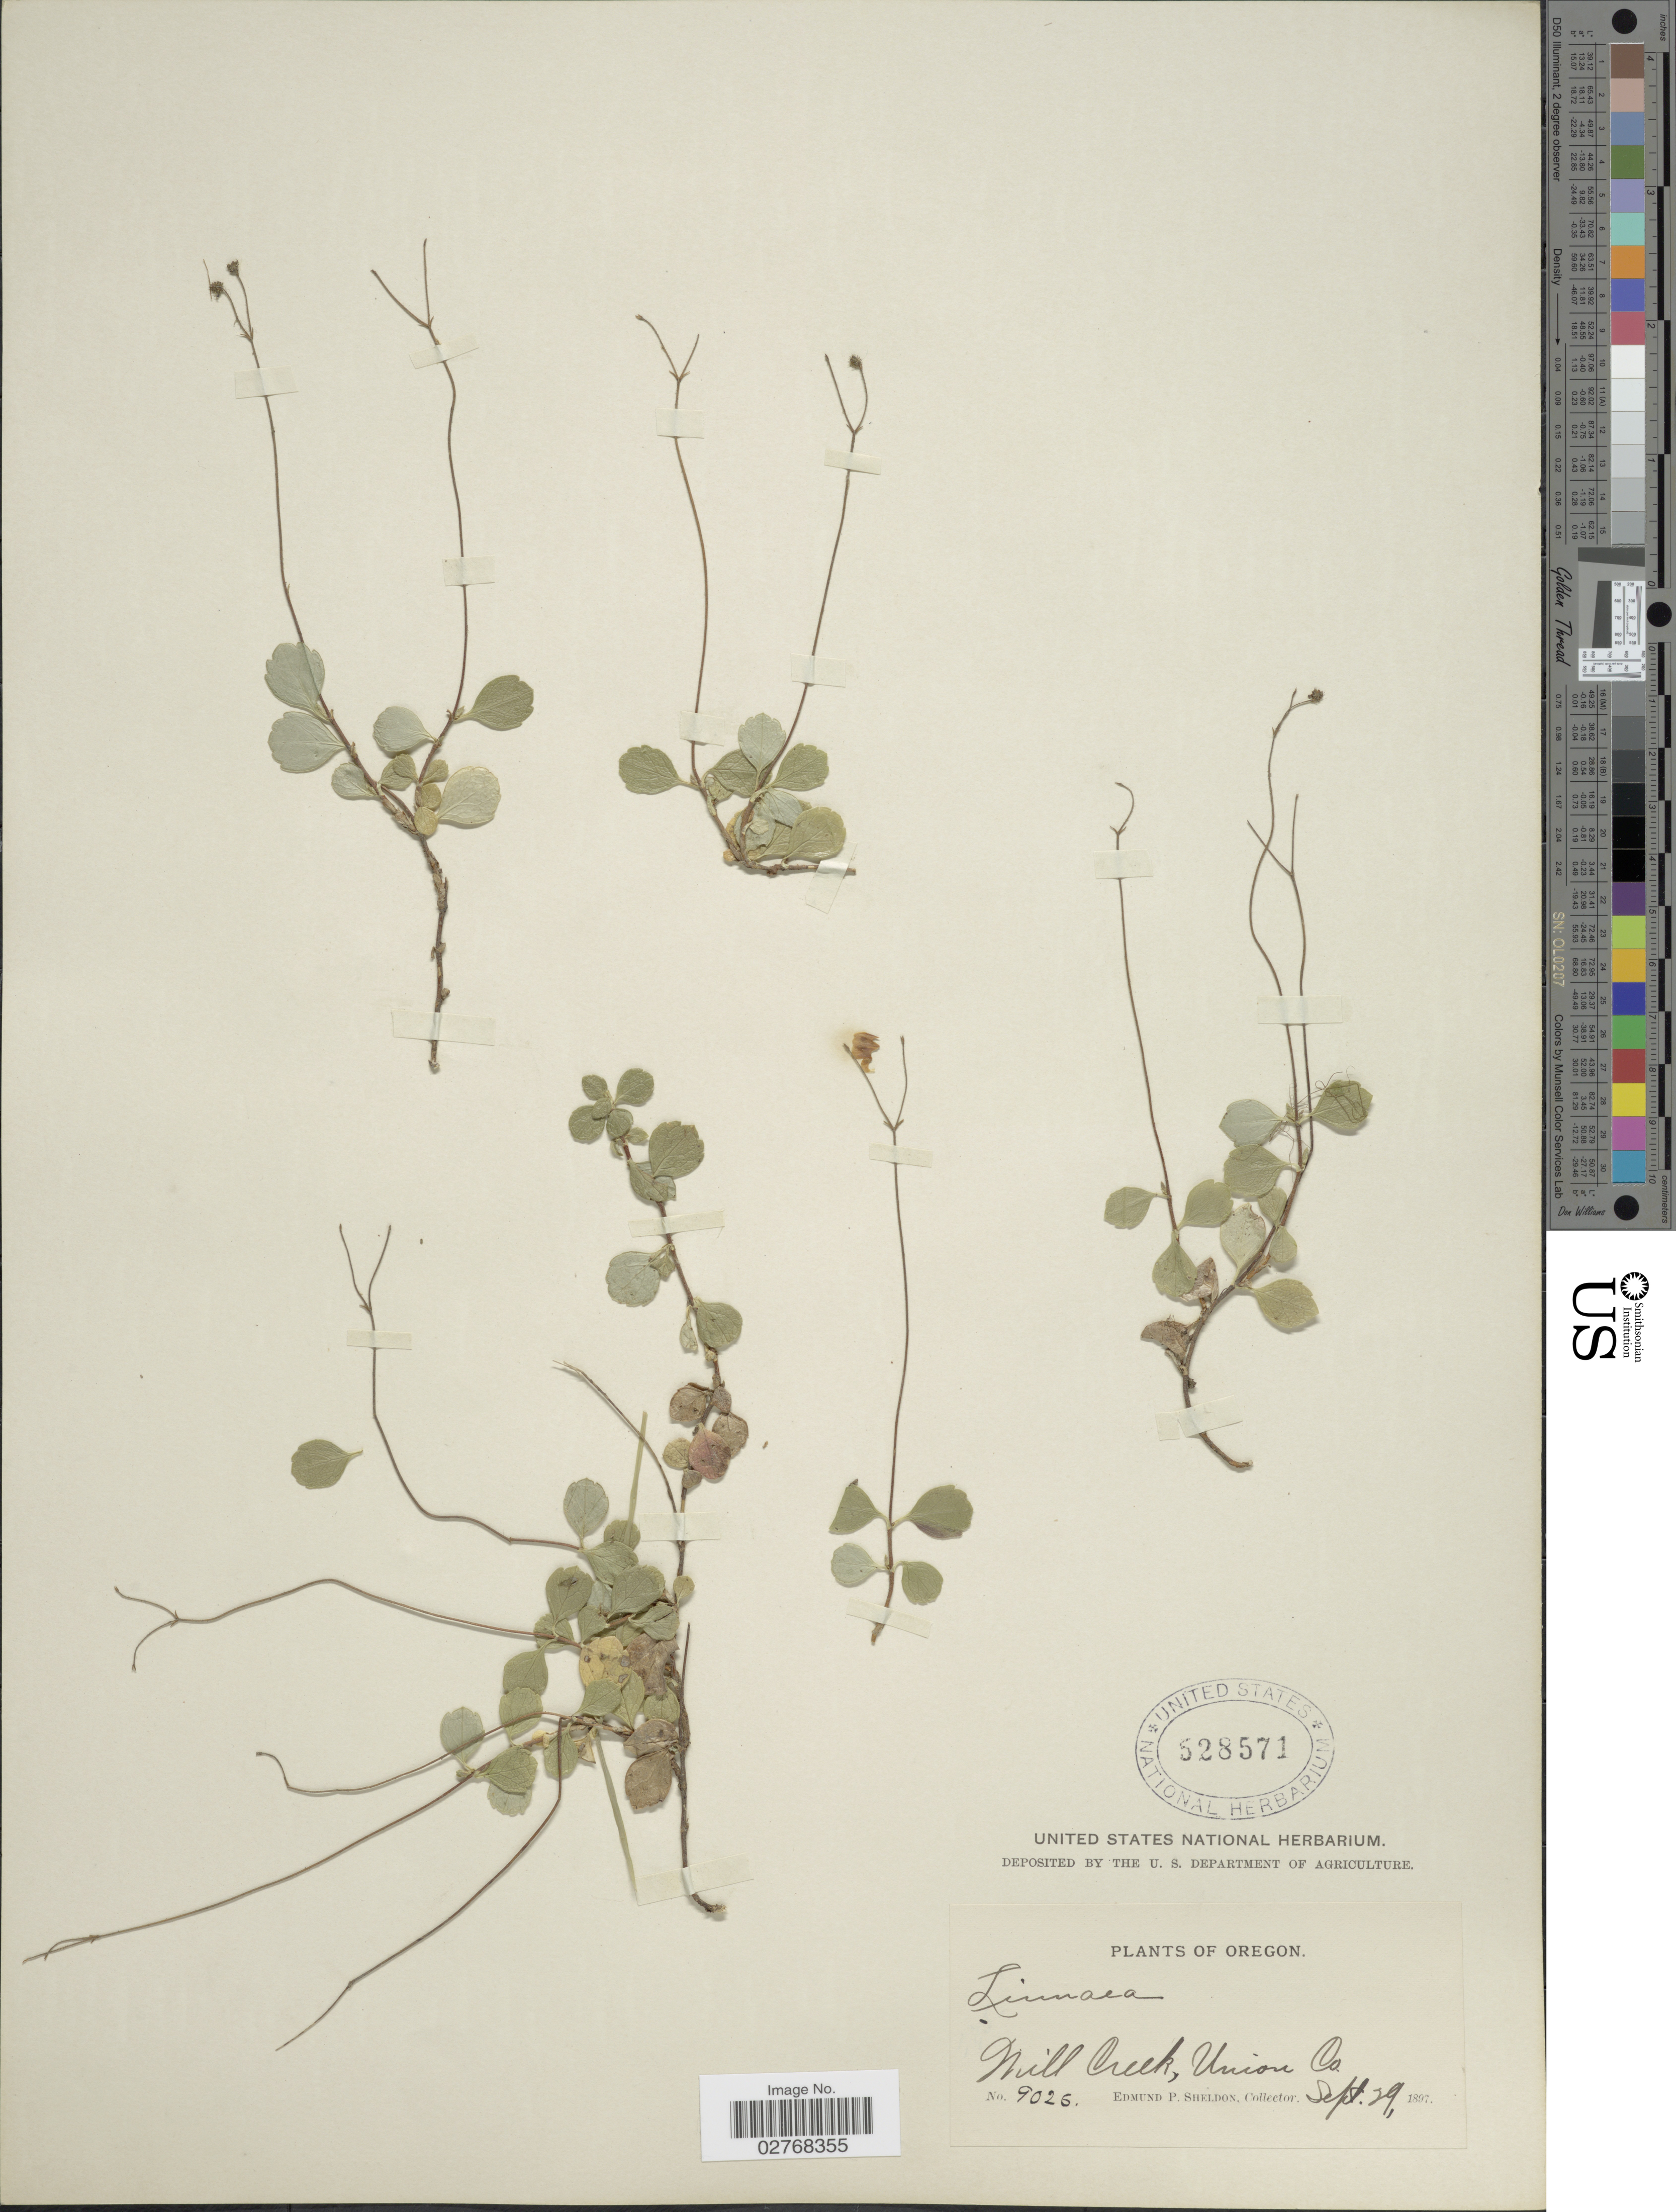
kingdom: Plantae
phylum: Tracheophyta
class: Magnoliopsida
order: Dipsacales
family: Caprifoliaceae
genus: Linnaea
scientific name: Linnaea borealis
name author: L.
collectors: E. P. Sheldon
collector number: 9026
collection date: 1897-09-29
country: United States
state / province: Oregon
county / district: Union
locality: Mill Creek, Union Co.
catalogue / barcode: US 528571